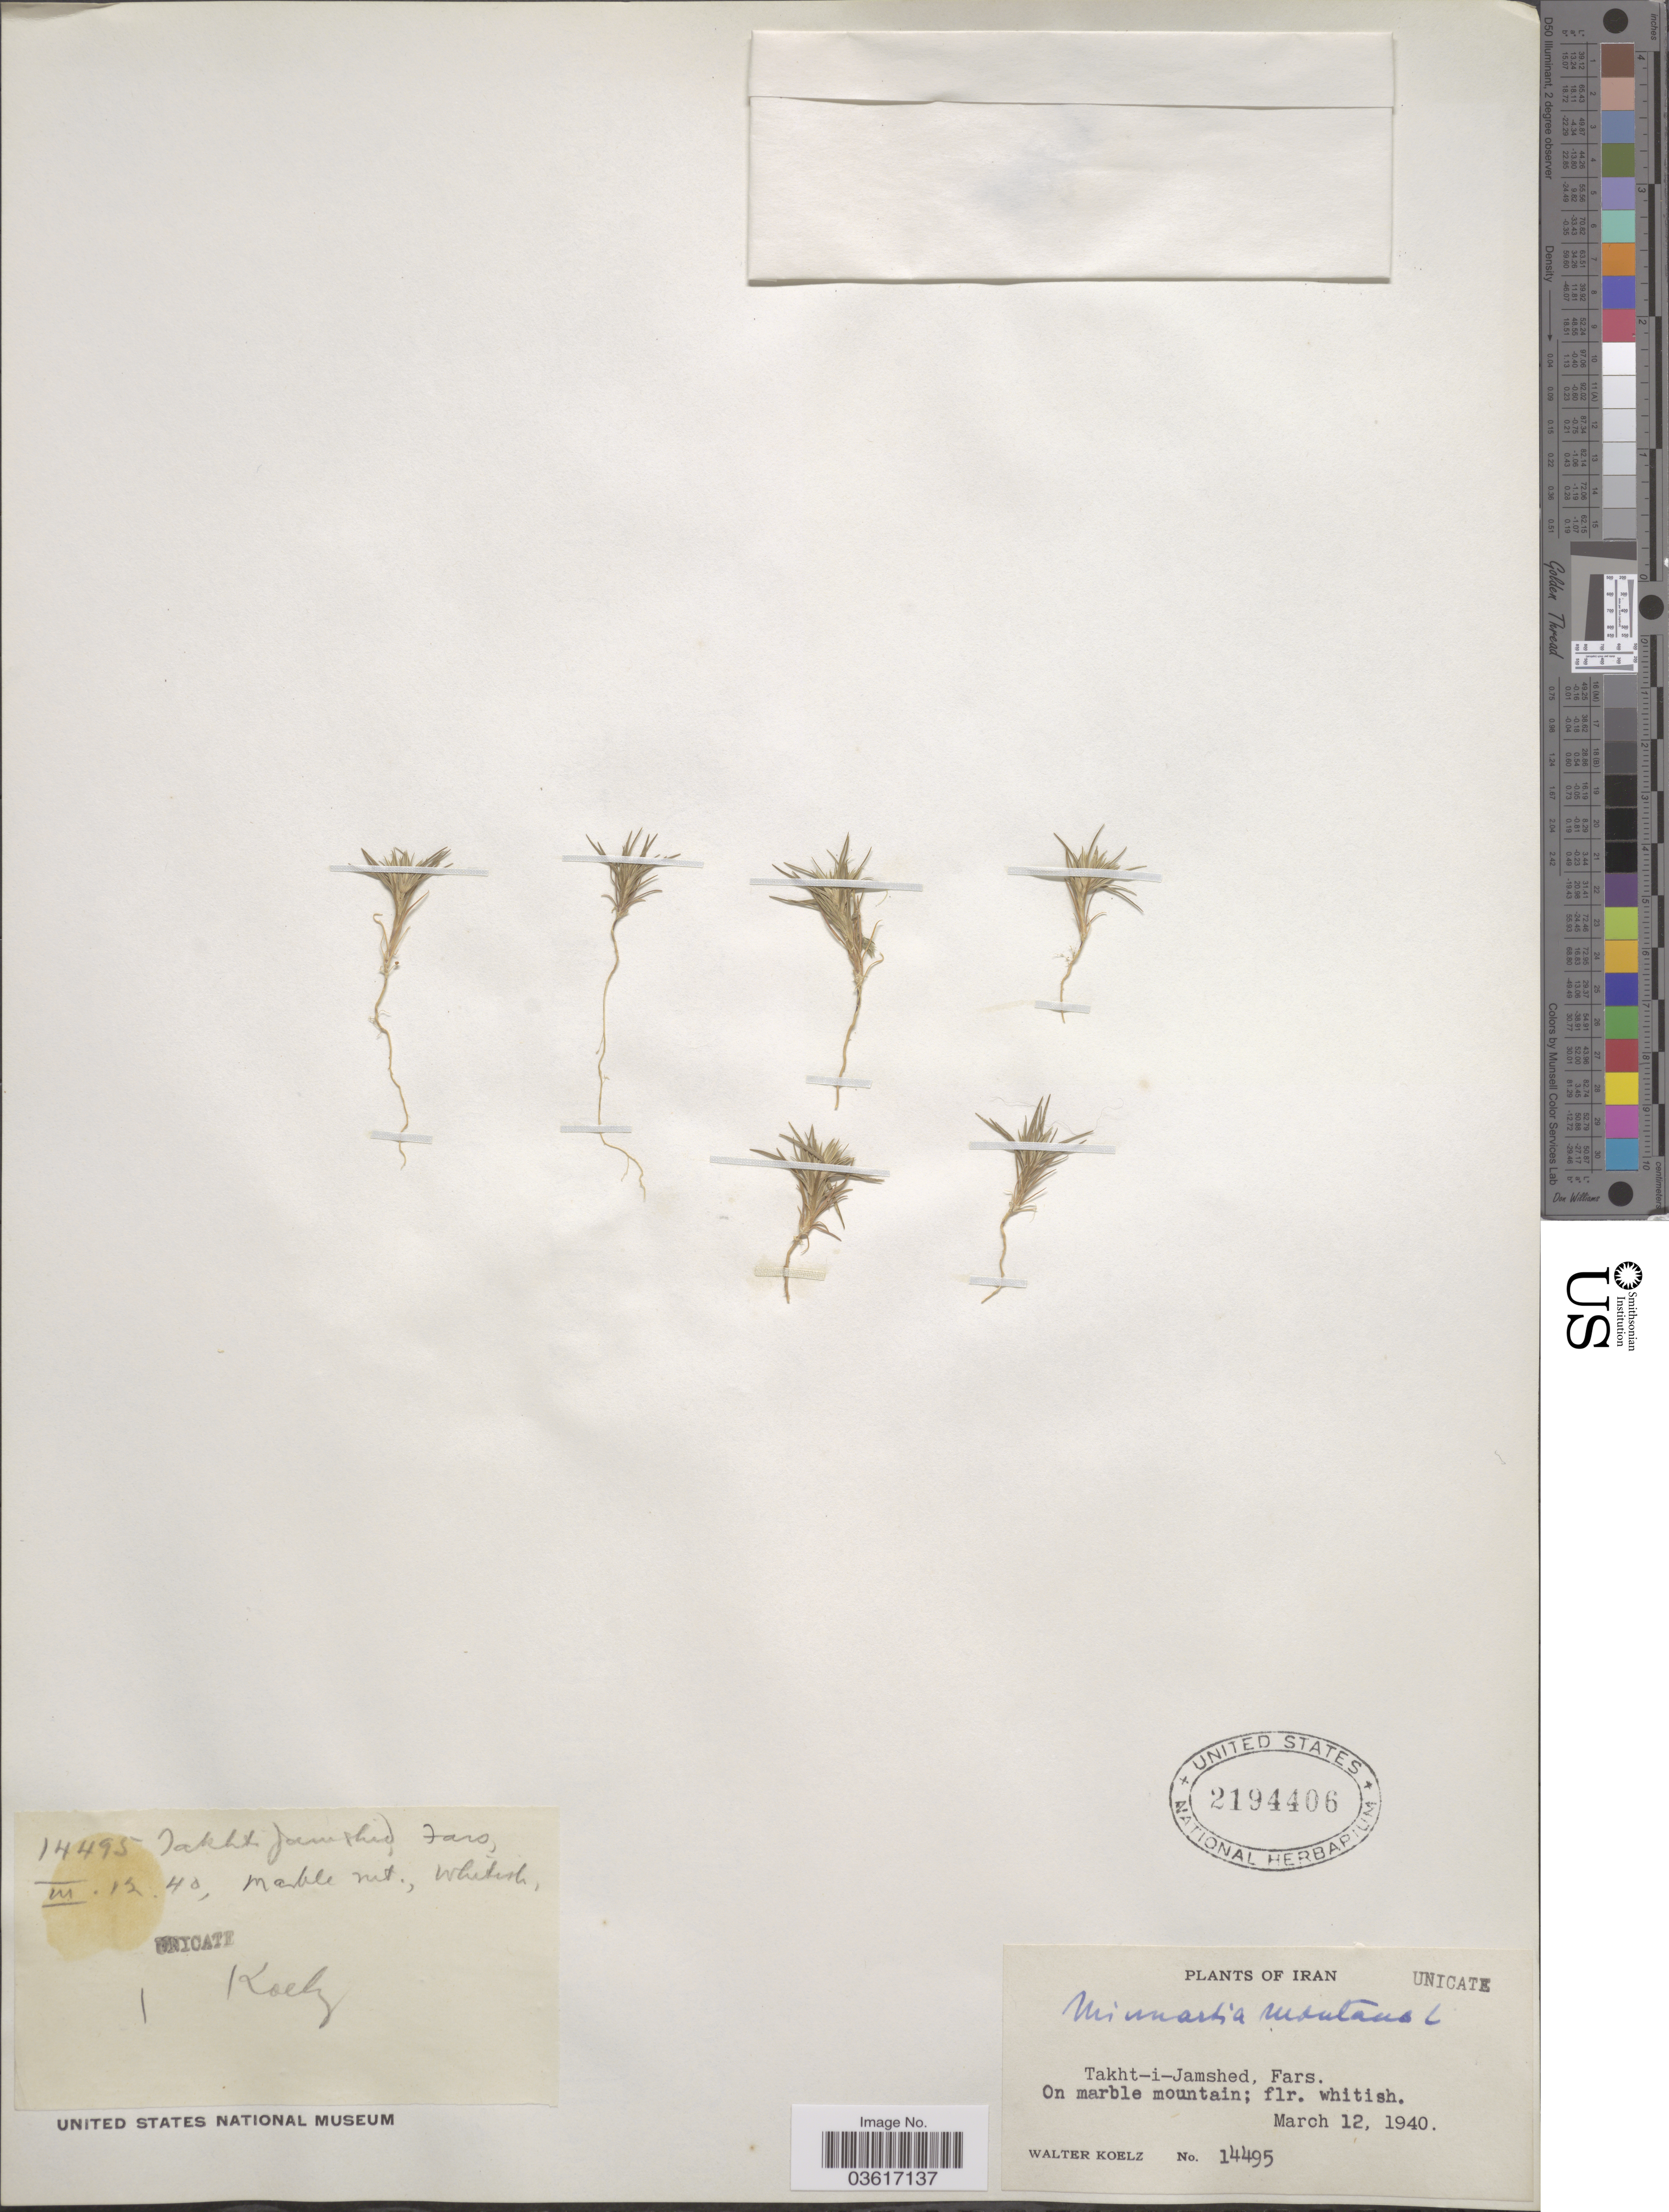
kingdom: Plantae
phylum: Tracheophyta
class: Magnoliopsida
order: Caryophyllales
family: Caryophyllaceae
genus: Minuartia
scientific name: Minuartia montana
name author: L.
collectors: W. N. Koelz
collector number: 14495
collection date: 1940-03-12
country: Iran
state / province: Fars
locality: Takht-i-Jamshed. On marble mountain.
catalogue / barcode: US 2194406